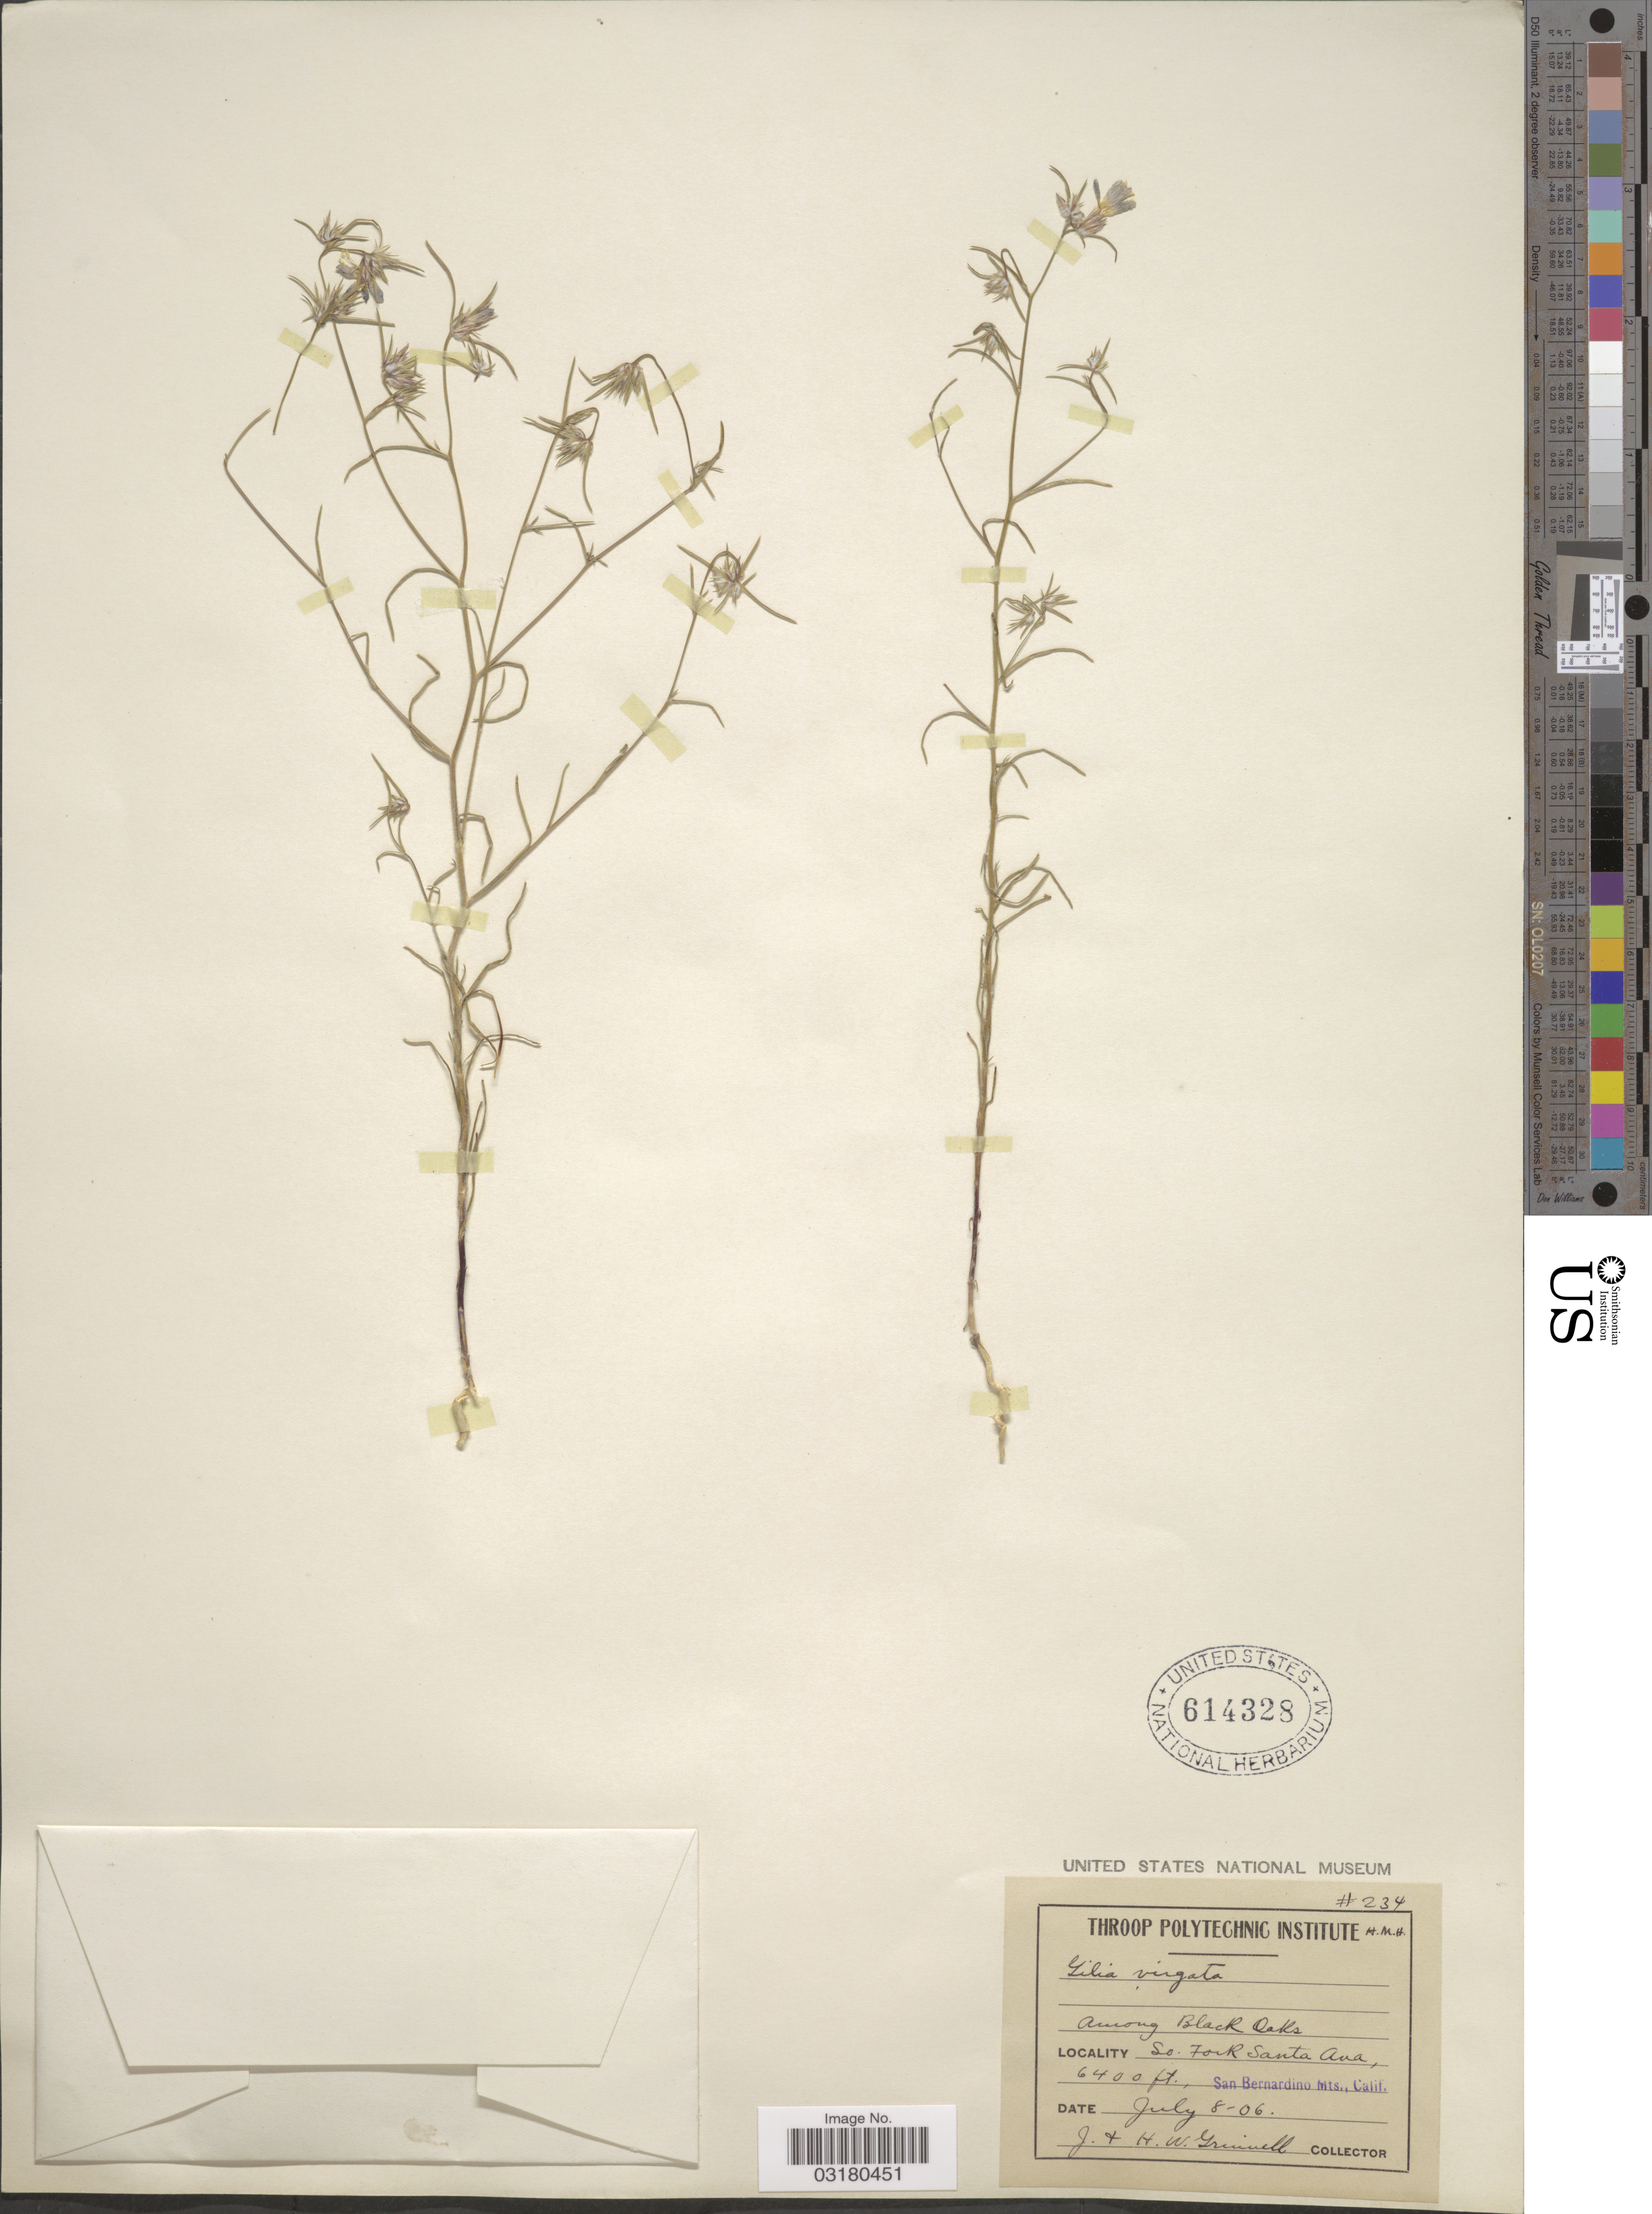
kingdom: Plantae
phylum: Tracheophyta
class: Magnoliopsida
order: Ericales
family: Polemoniaceae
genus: Eriastrum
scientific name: Eriastrum sapphirinum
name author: (Eastw.) H. Mason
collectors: J. Grinnell & H. Grinnell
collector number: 234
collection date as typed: Transcribed d/m/y: 8/7/6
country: United States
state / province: California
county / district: San Bernardino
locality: So. Fork Santa Ana, San Bernardino Mts.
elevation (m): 1951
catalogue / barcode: US 614328